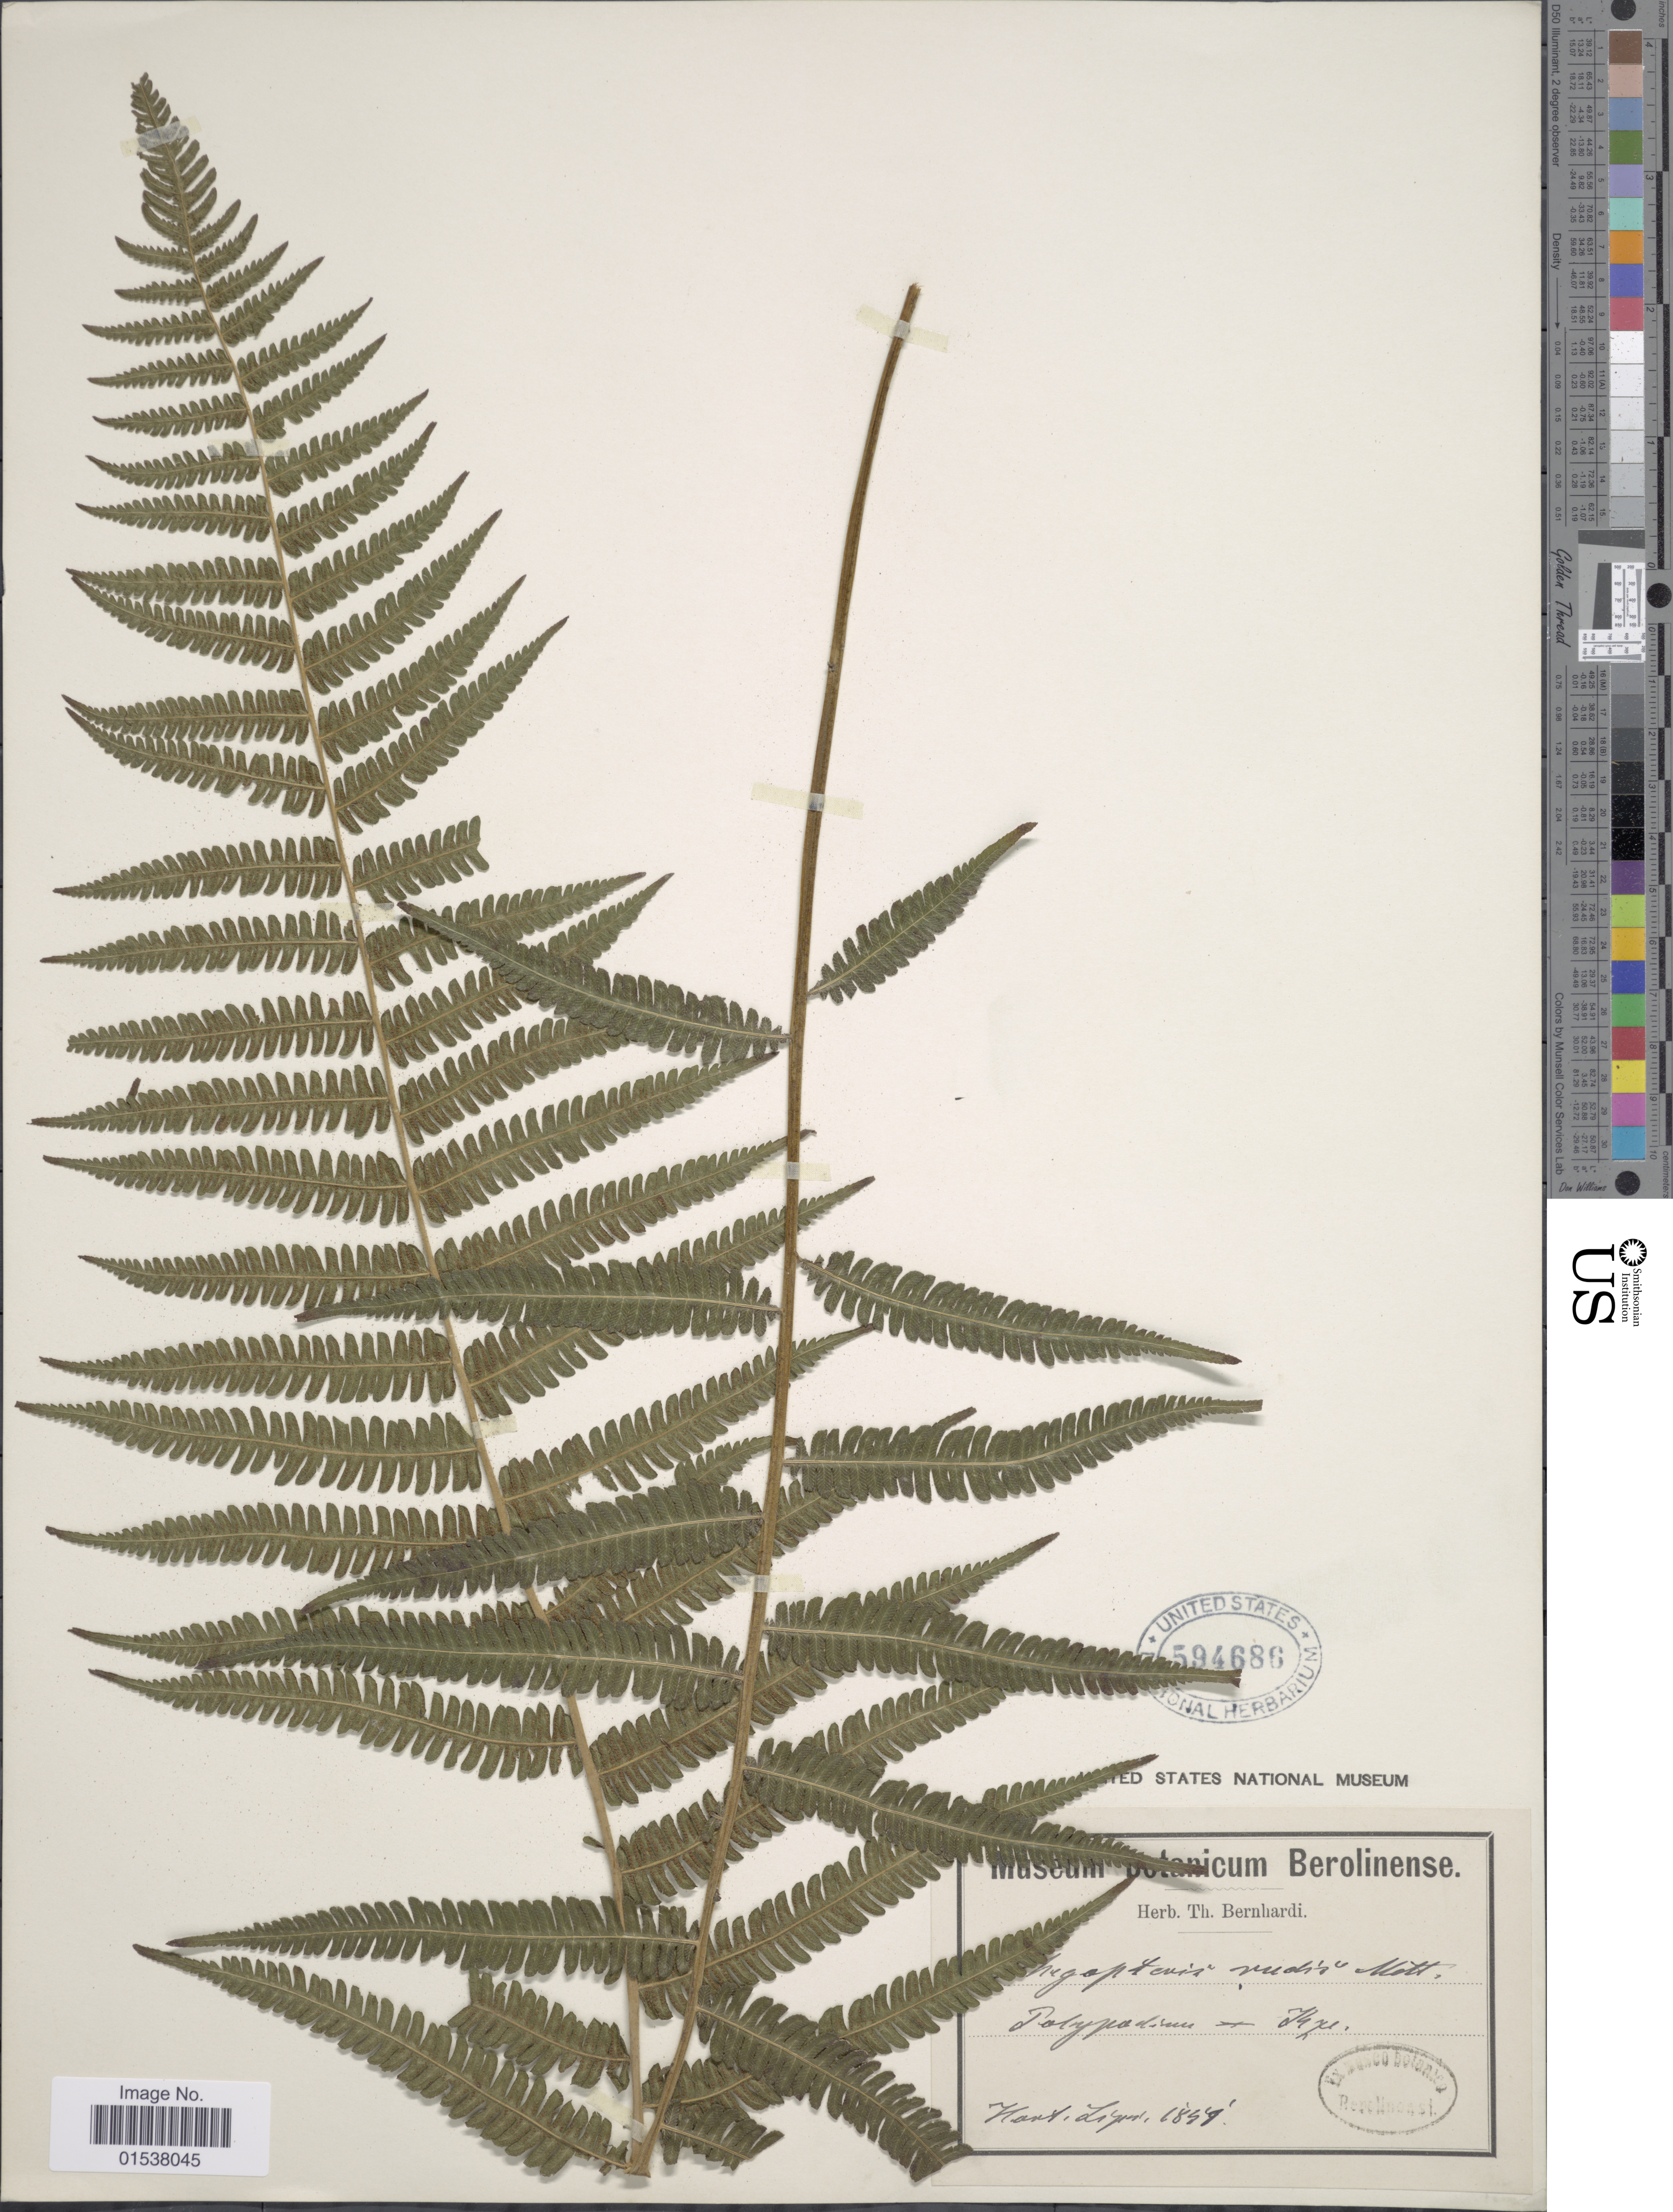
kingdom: Plantae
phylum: Tracheophyta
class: Polypodiopsida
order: Polypodiales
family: Thelypteridaceae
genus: Amauropelta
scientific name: Amauropelta rudis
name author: (Kunze) Pic. Serm.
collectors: ex herb. Bernhardi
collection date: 1849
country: Germany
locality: Hort Lips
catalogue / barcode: US 594686